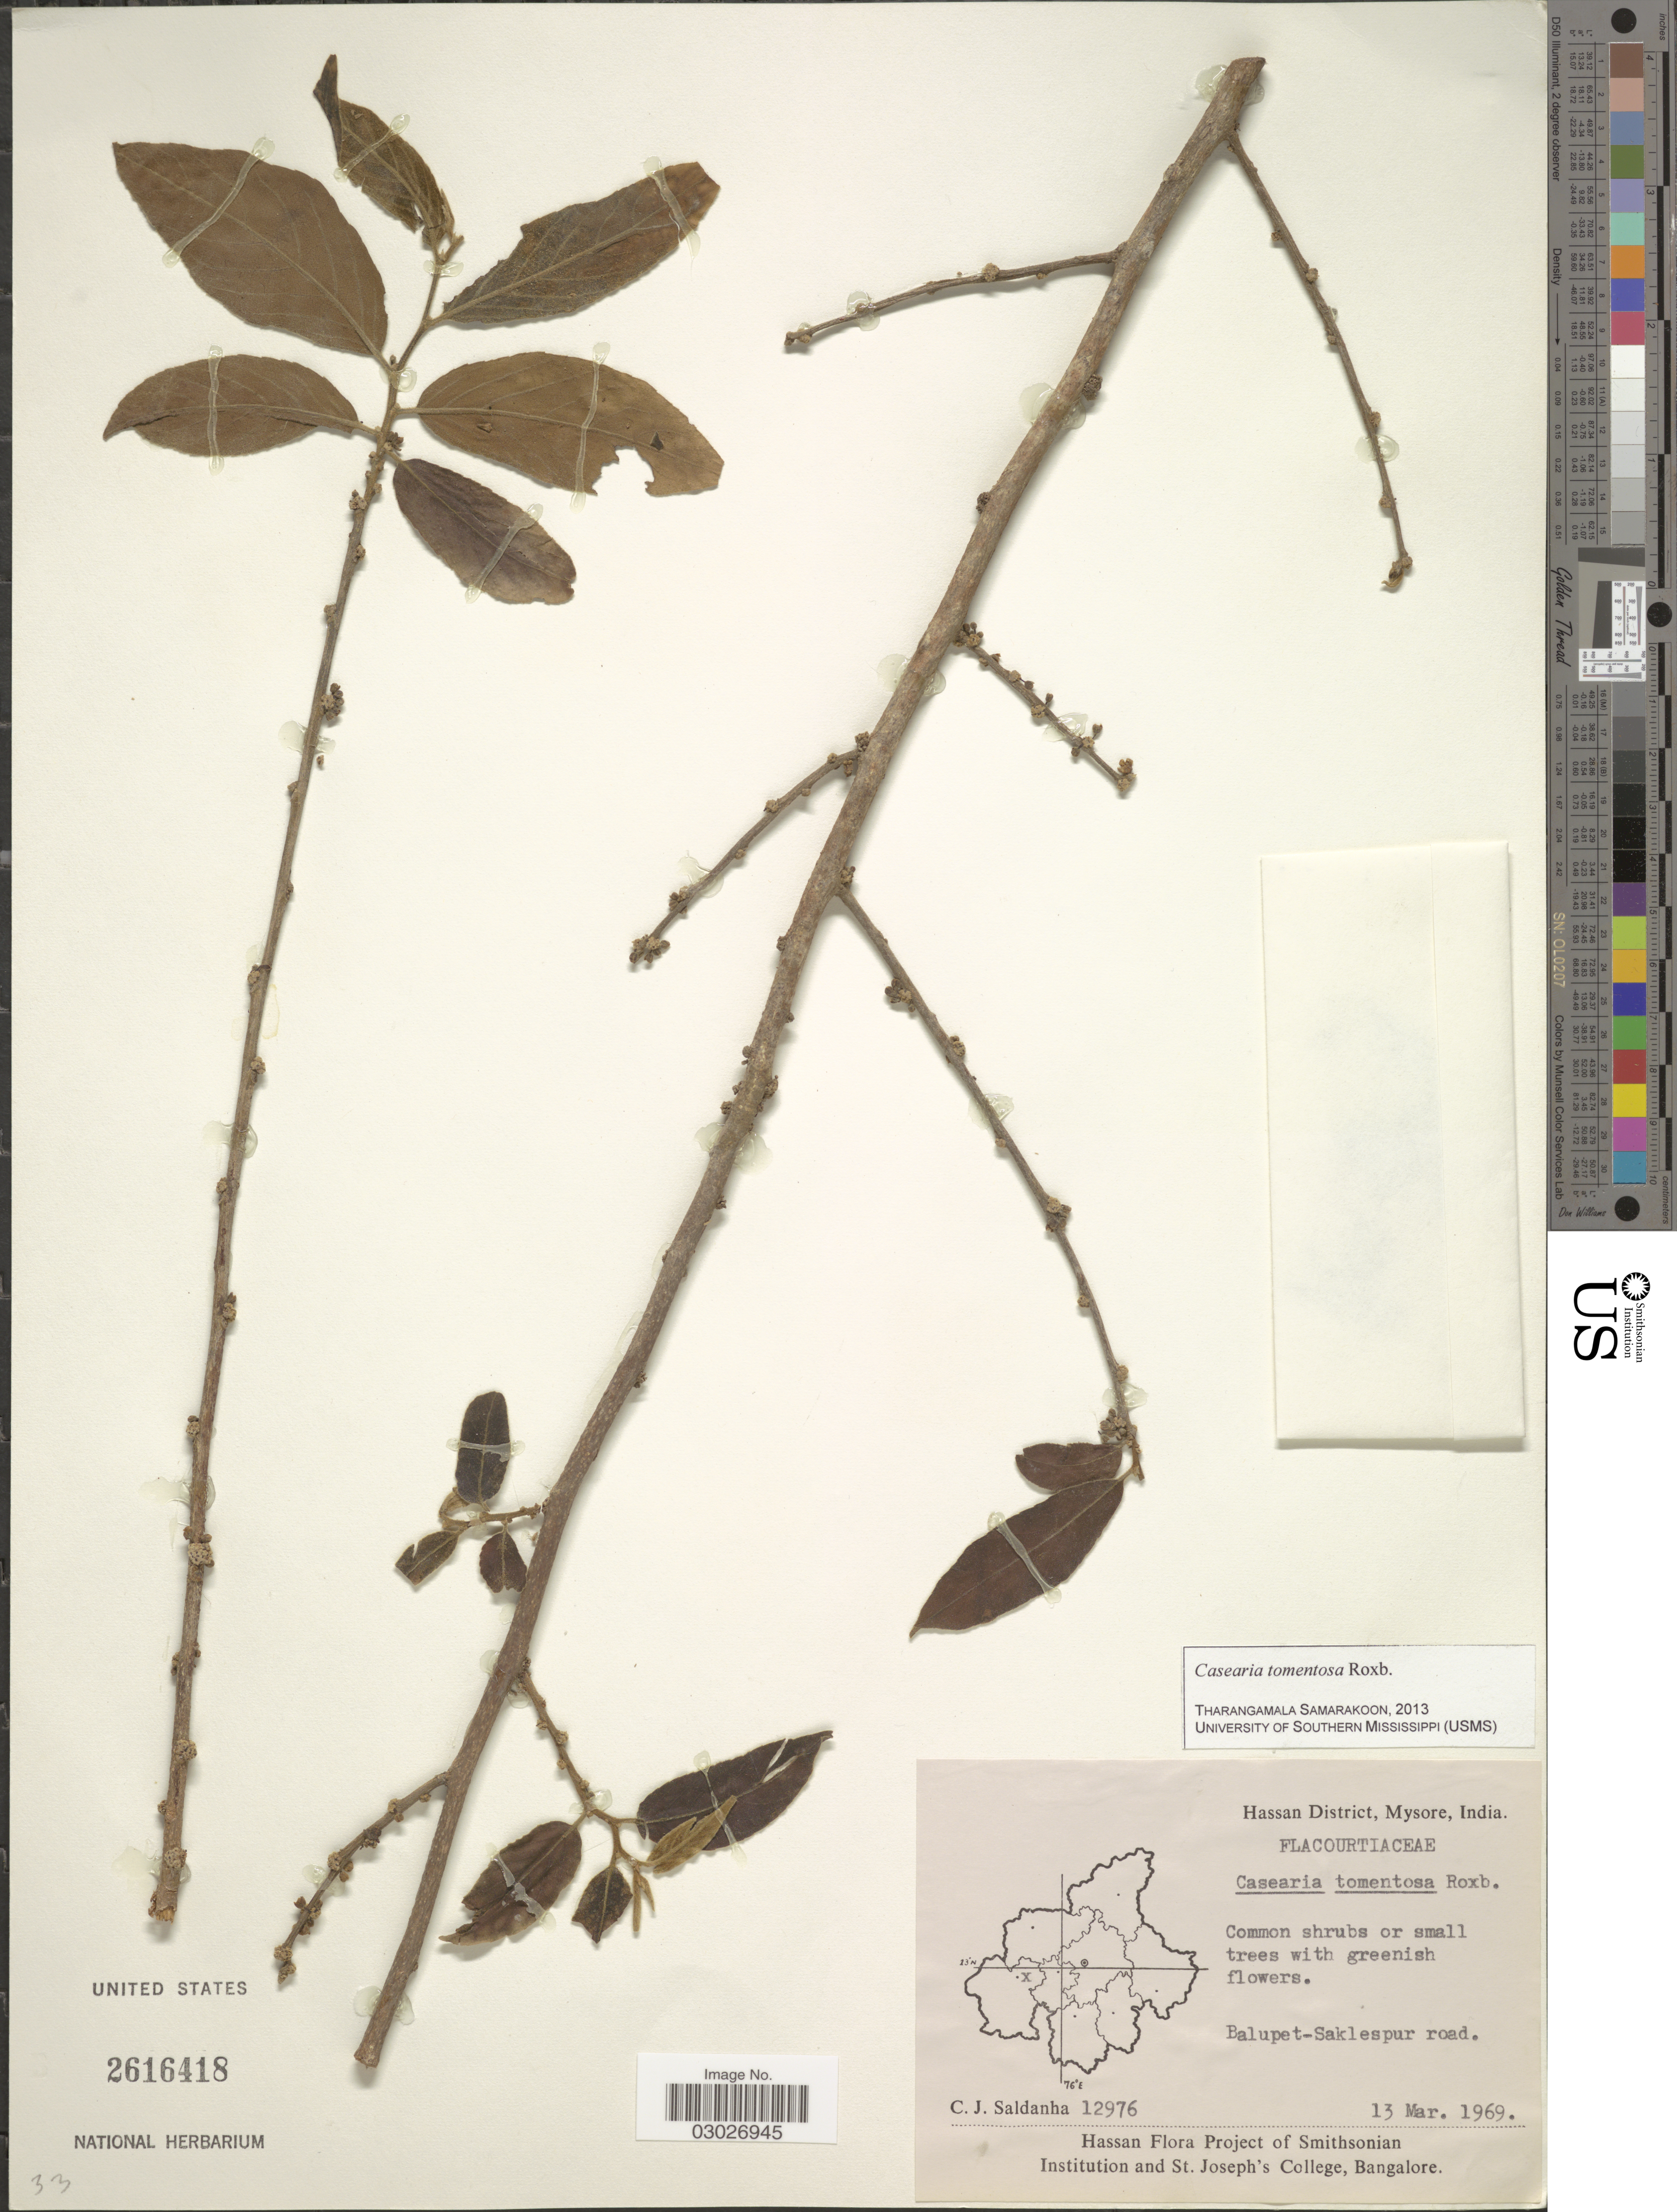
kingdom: Plantae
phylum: Tracheophyta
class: Magnoliopsida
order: Malpighiales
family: Salicaceae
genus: Casearia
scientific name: Casearia tomentosa var. tomentosa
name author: Roxb.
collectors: C. J. Saldanha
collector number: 12976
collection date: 1969-03-13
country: India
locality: Hassan District, Mysore. Balupet-Saklespur road.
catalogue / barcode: US 2616418